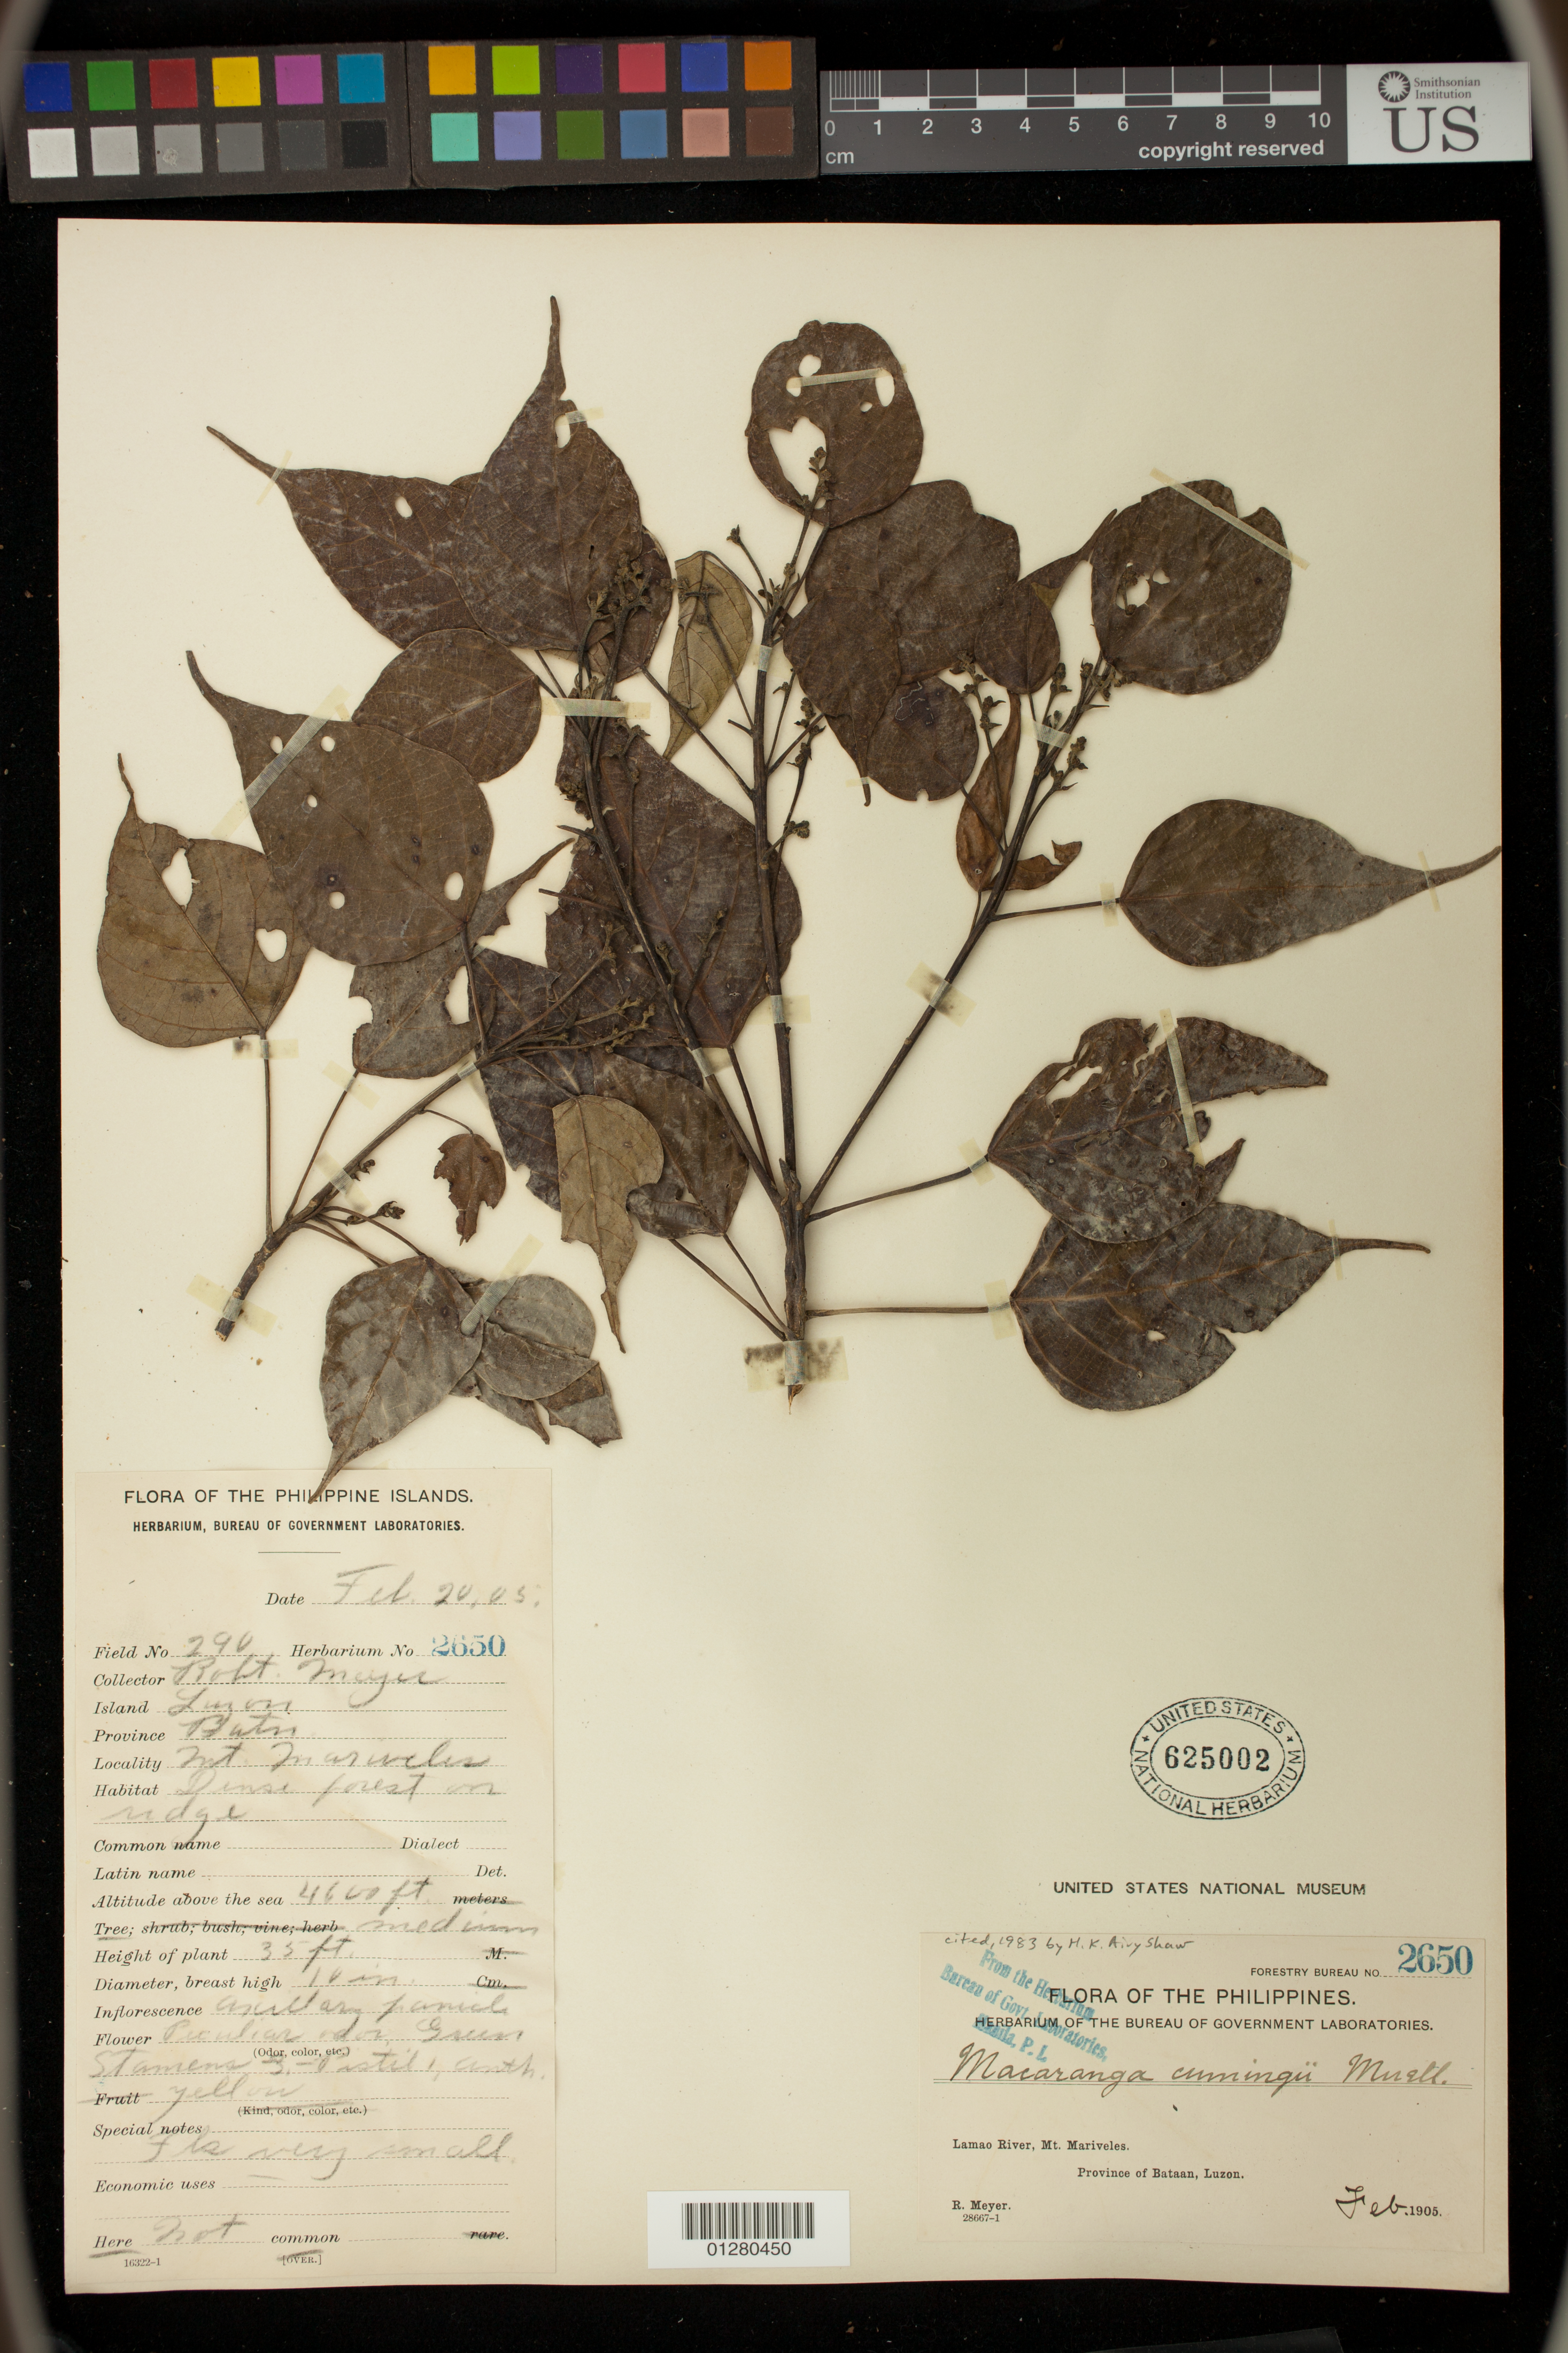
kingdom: Plantae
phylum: Tracheophyta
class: Magnoliopsida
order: Malpighiales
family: Euphorbiaceae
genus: Macaranga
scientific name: Macaranga cumingii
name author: Müll. Arg.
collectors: R. Meyer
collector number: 2650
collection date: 1905-02-20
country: Philippines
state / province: Central Luzon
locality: Lamao River, Mt. Mariveles,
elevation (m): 1402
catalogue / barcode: US 625002